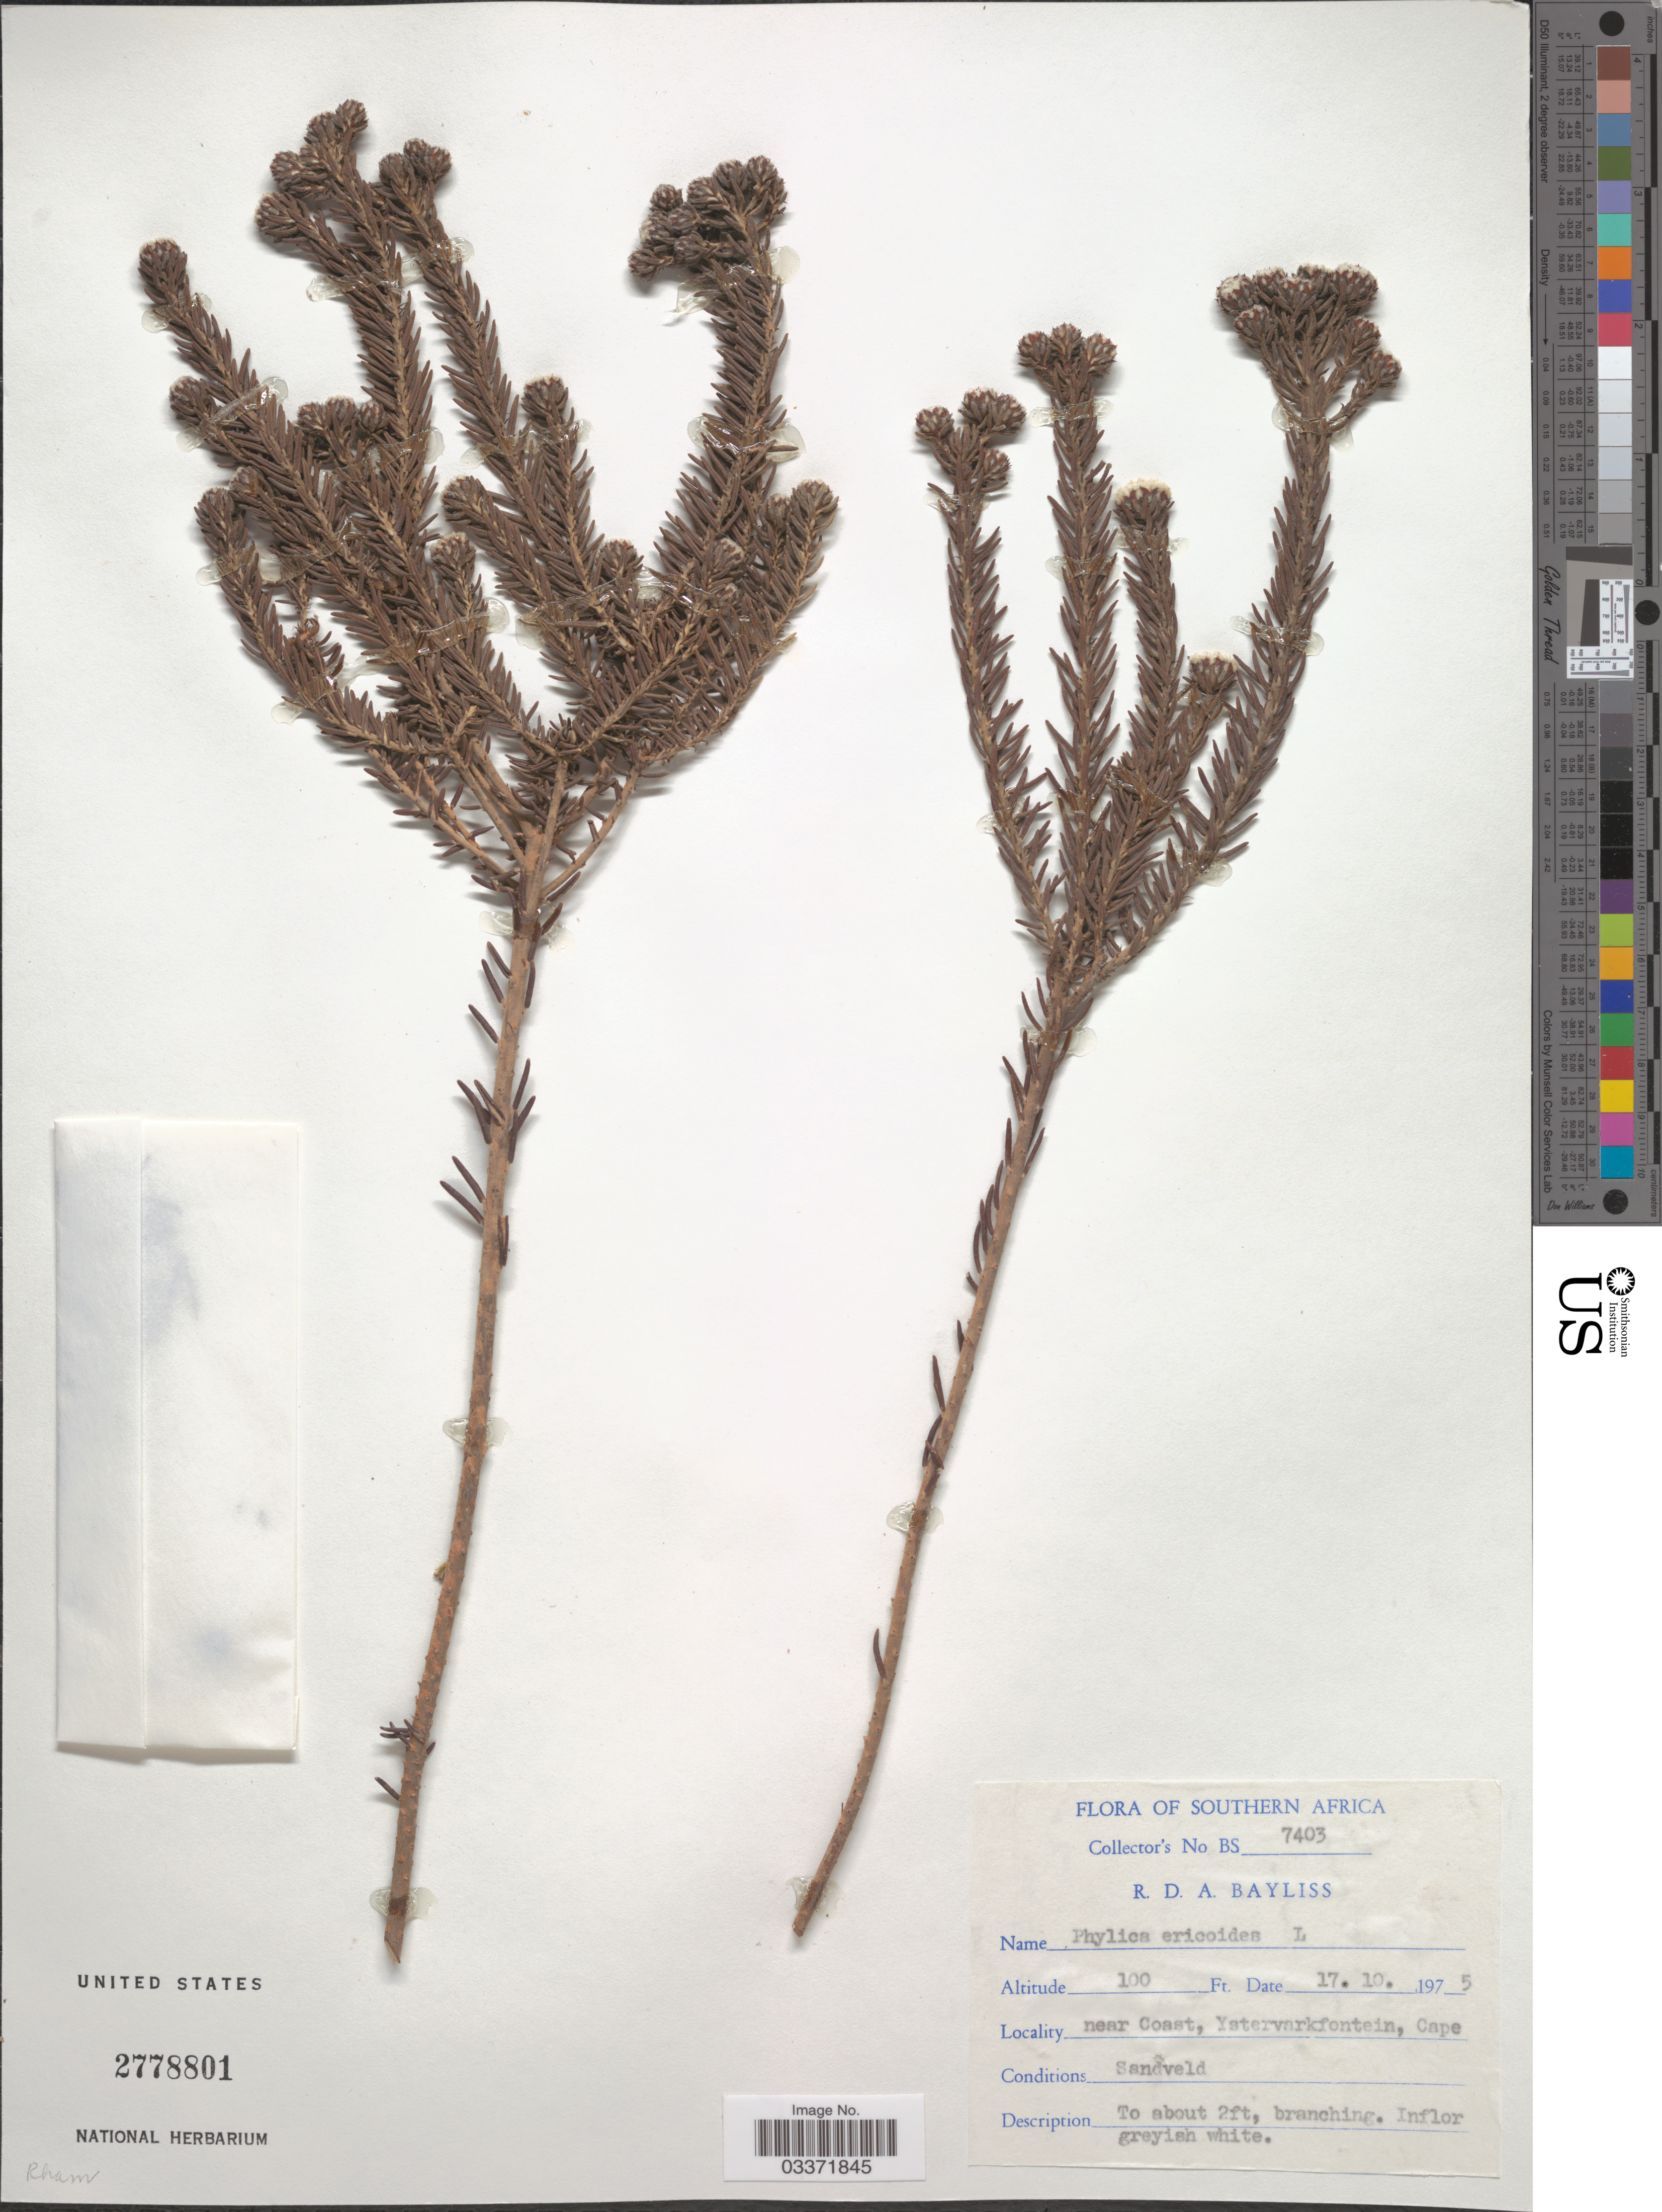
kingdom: Plantae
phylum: Tracheophyta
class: Magnoliopsida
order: Rosales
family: Rhamnaceae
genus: Phylica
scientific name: Phylica ericoides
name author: L.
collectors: R. Bayliss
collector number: BS7403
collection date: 1975-10-17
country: South Africa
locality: Southern Africa, near Coast, Ystervarkfontein, Cape.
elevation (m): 30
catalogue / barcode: US 2778801